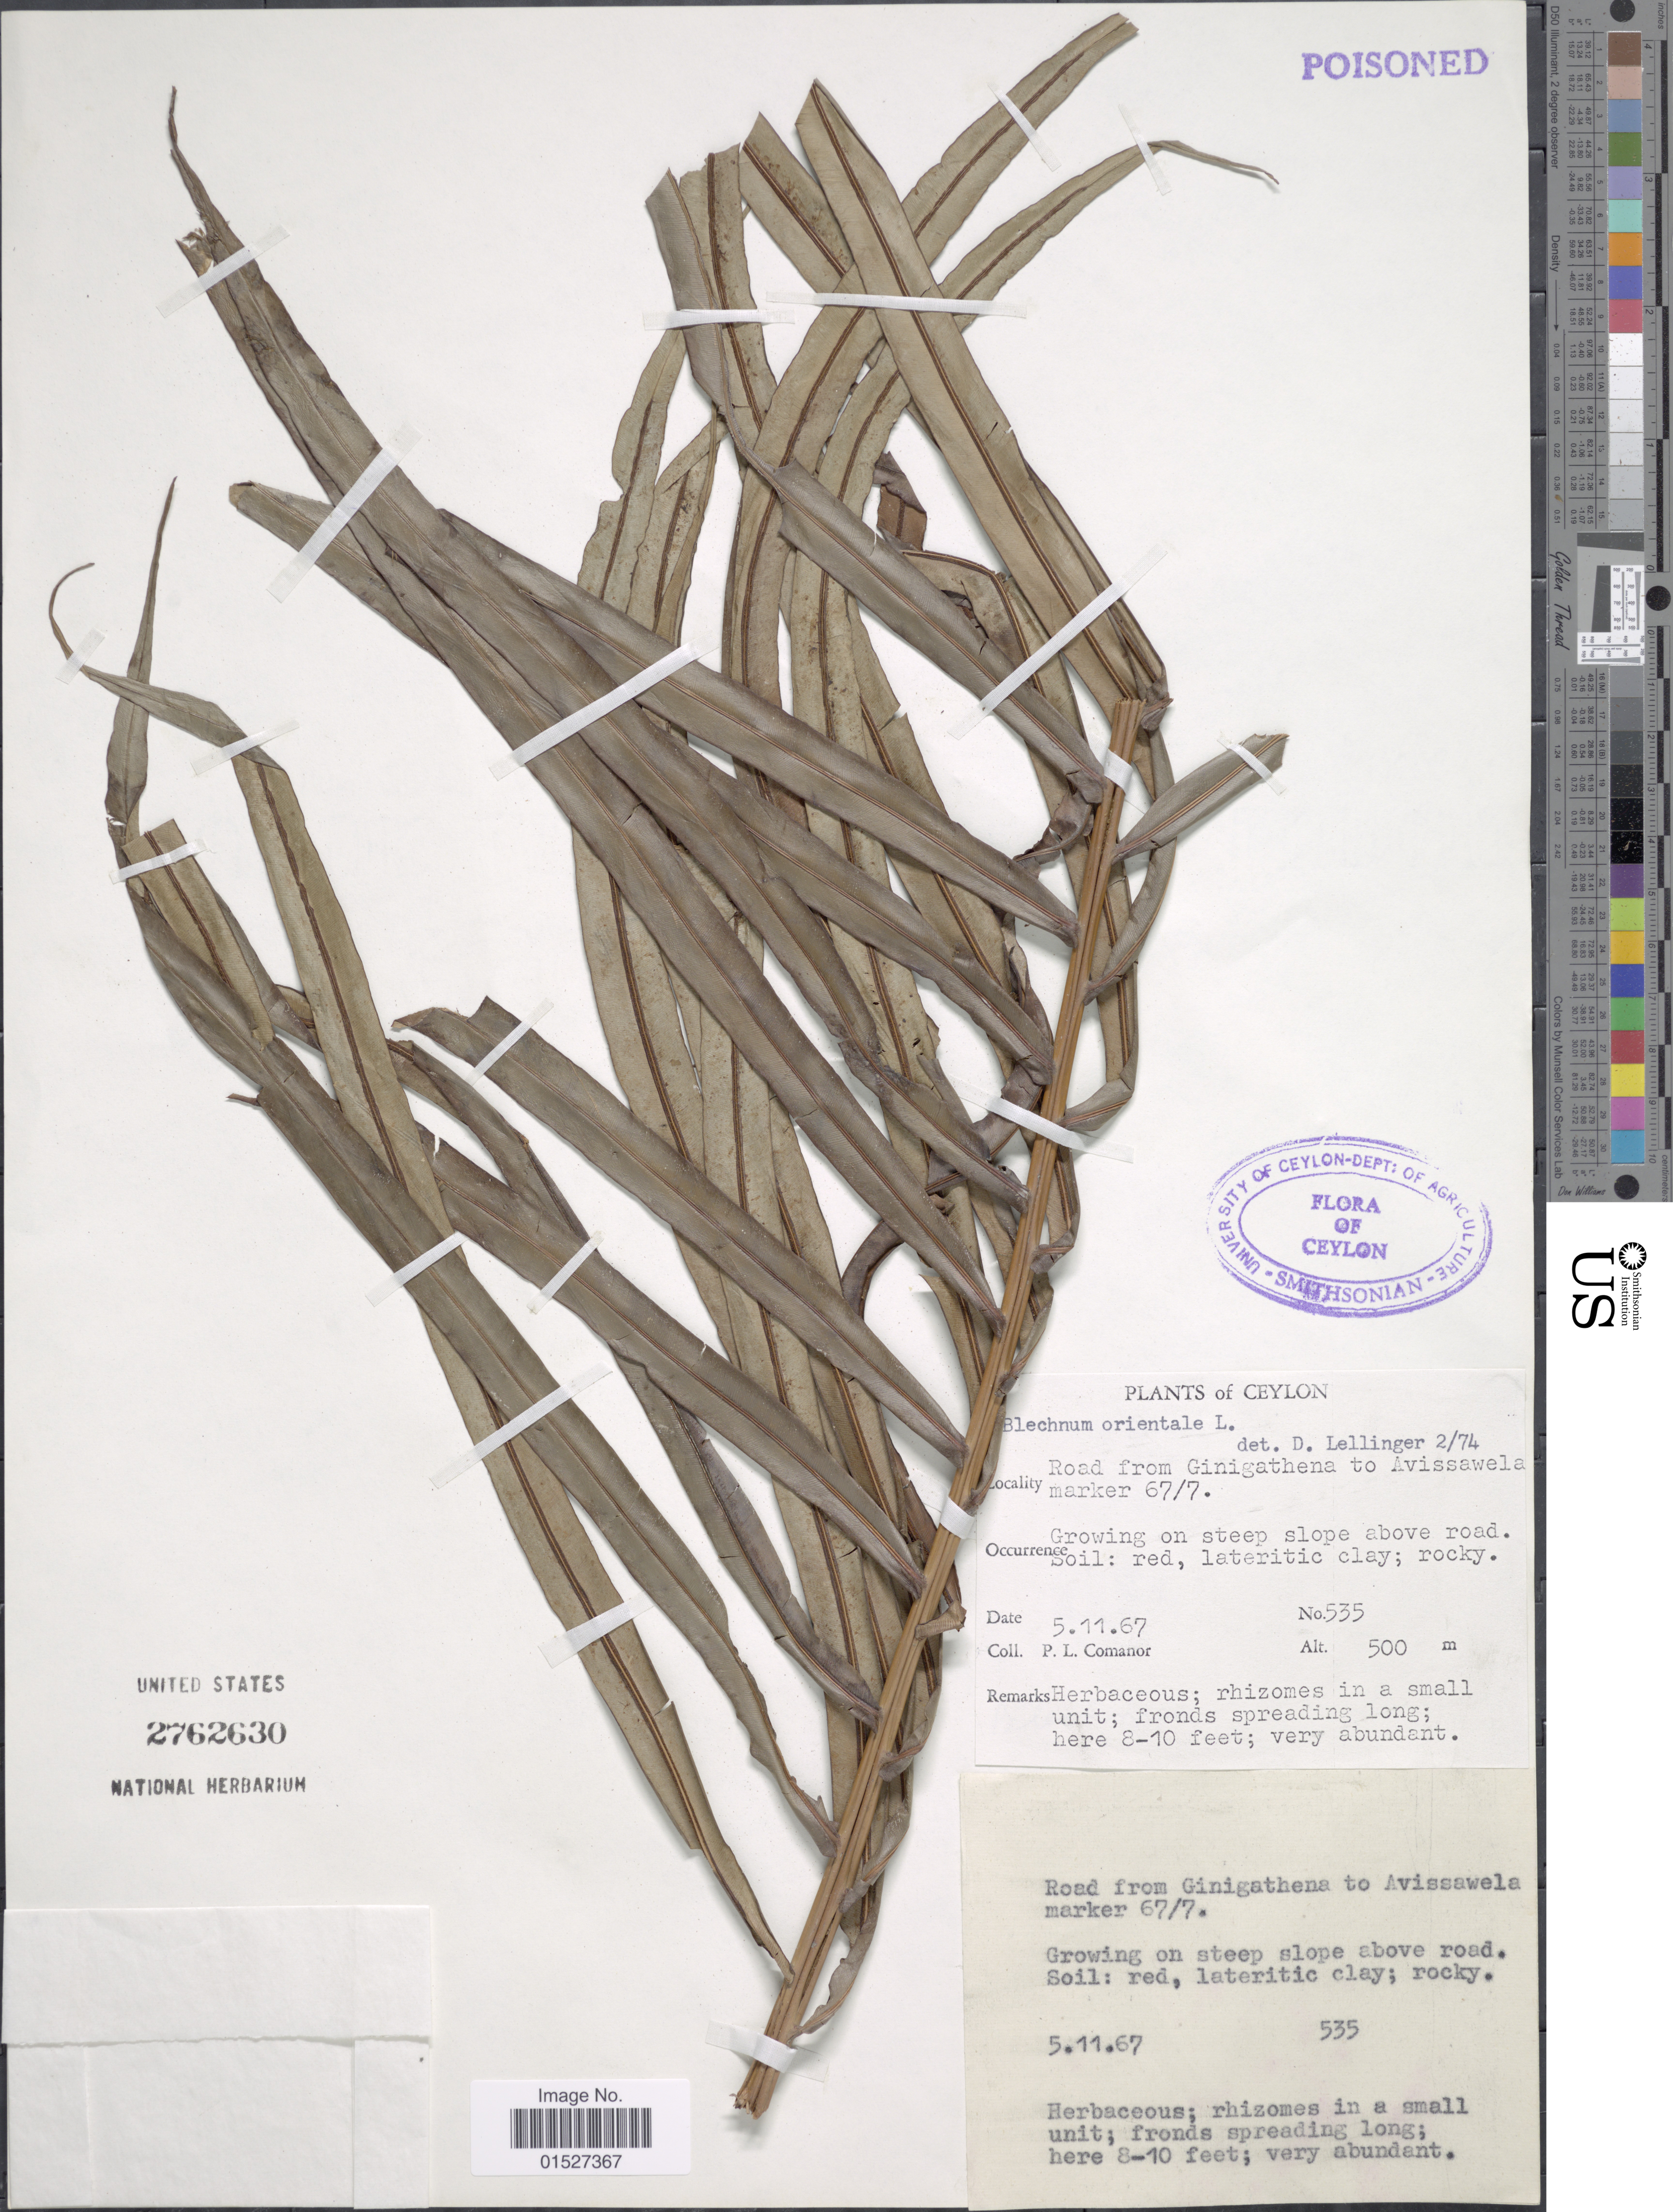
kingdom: Plantae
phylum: Tracheophyta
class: Polypodiopsida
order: Polypodiales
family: Blechnaceae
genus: Blechnum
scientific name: Blechnum orientale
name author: L.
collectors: P. Comanor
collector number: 535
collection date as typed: Transcribed d/m/y: 5/11/67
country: Sri Lanka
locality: Ceylon. Road from Ginigathena to Avissawela marker 67/7.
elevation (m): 500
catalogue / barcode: US 2762630